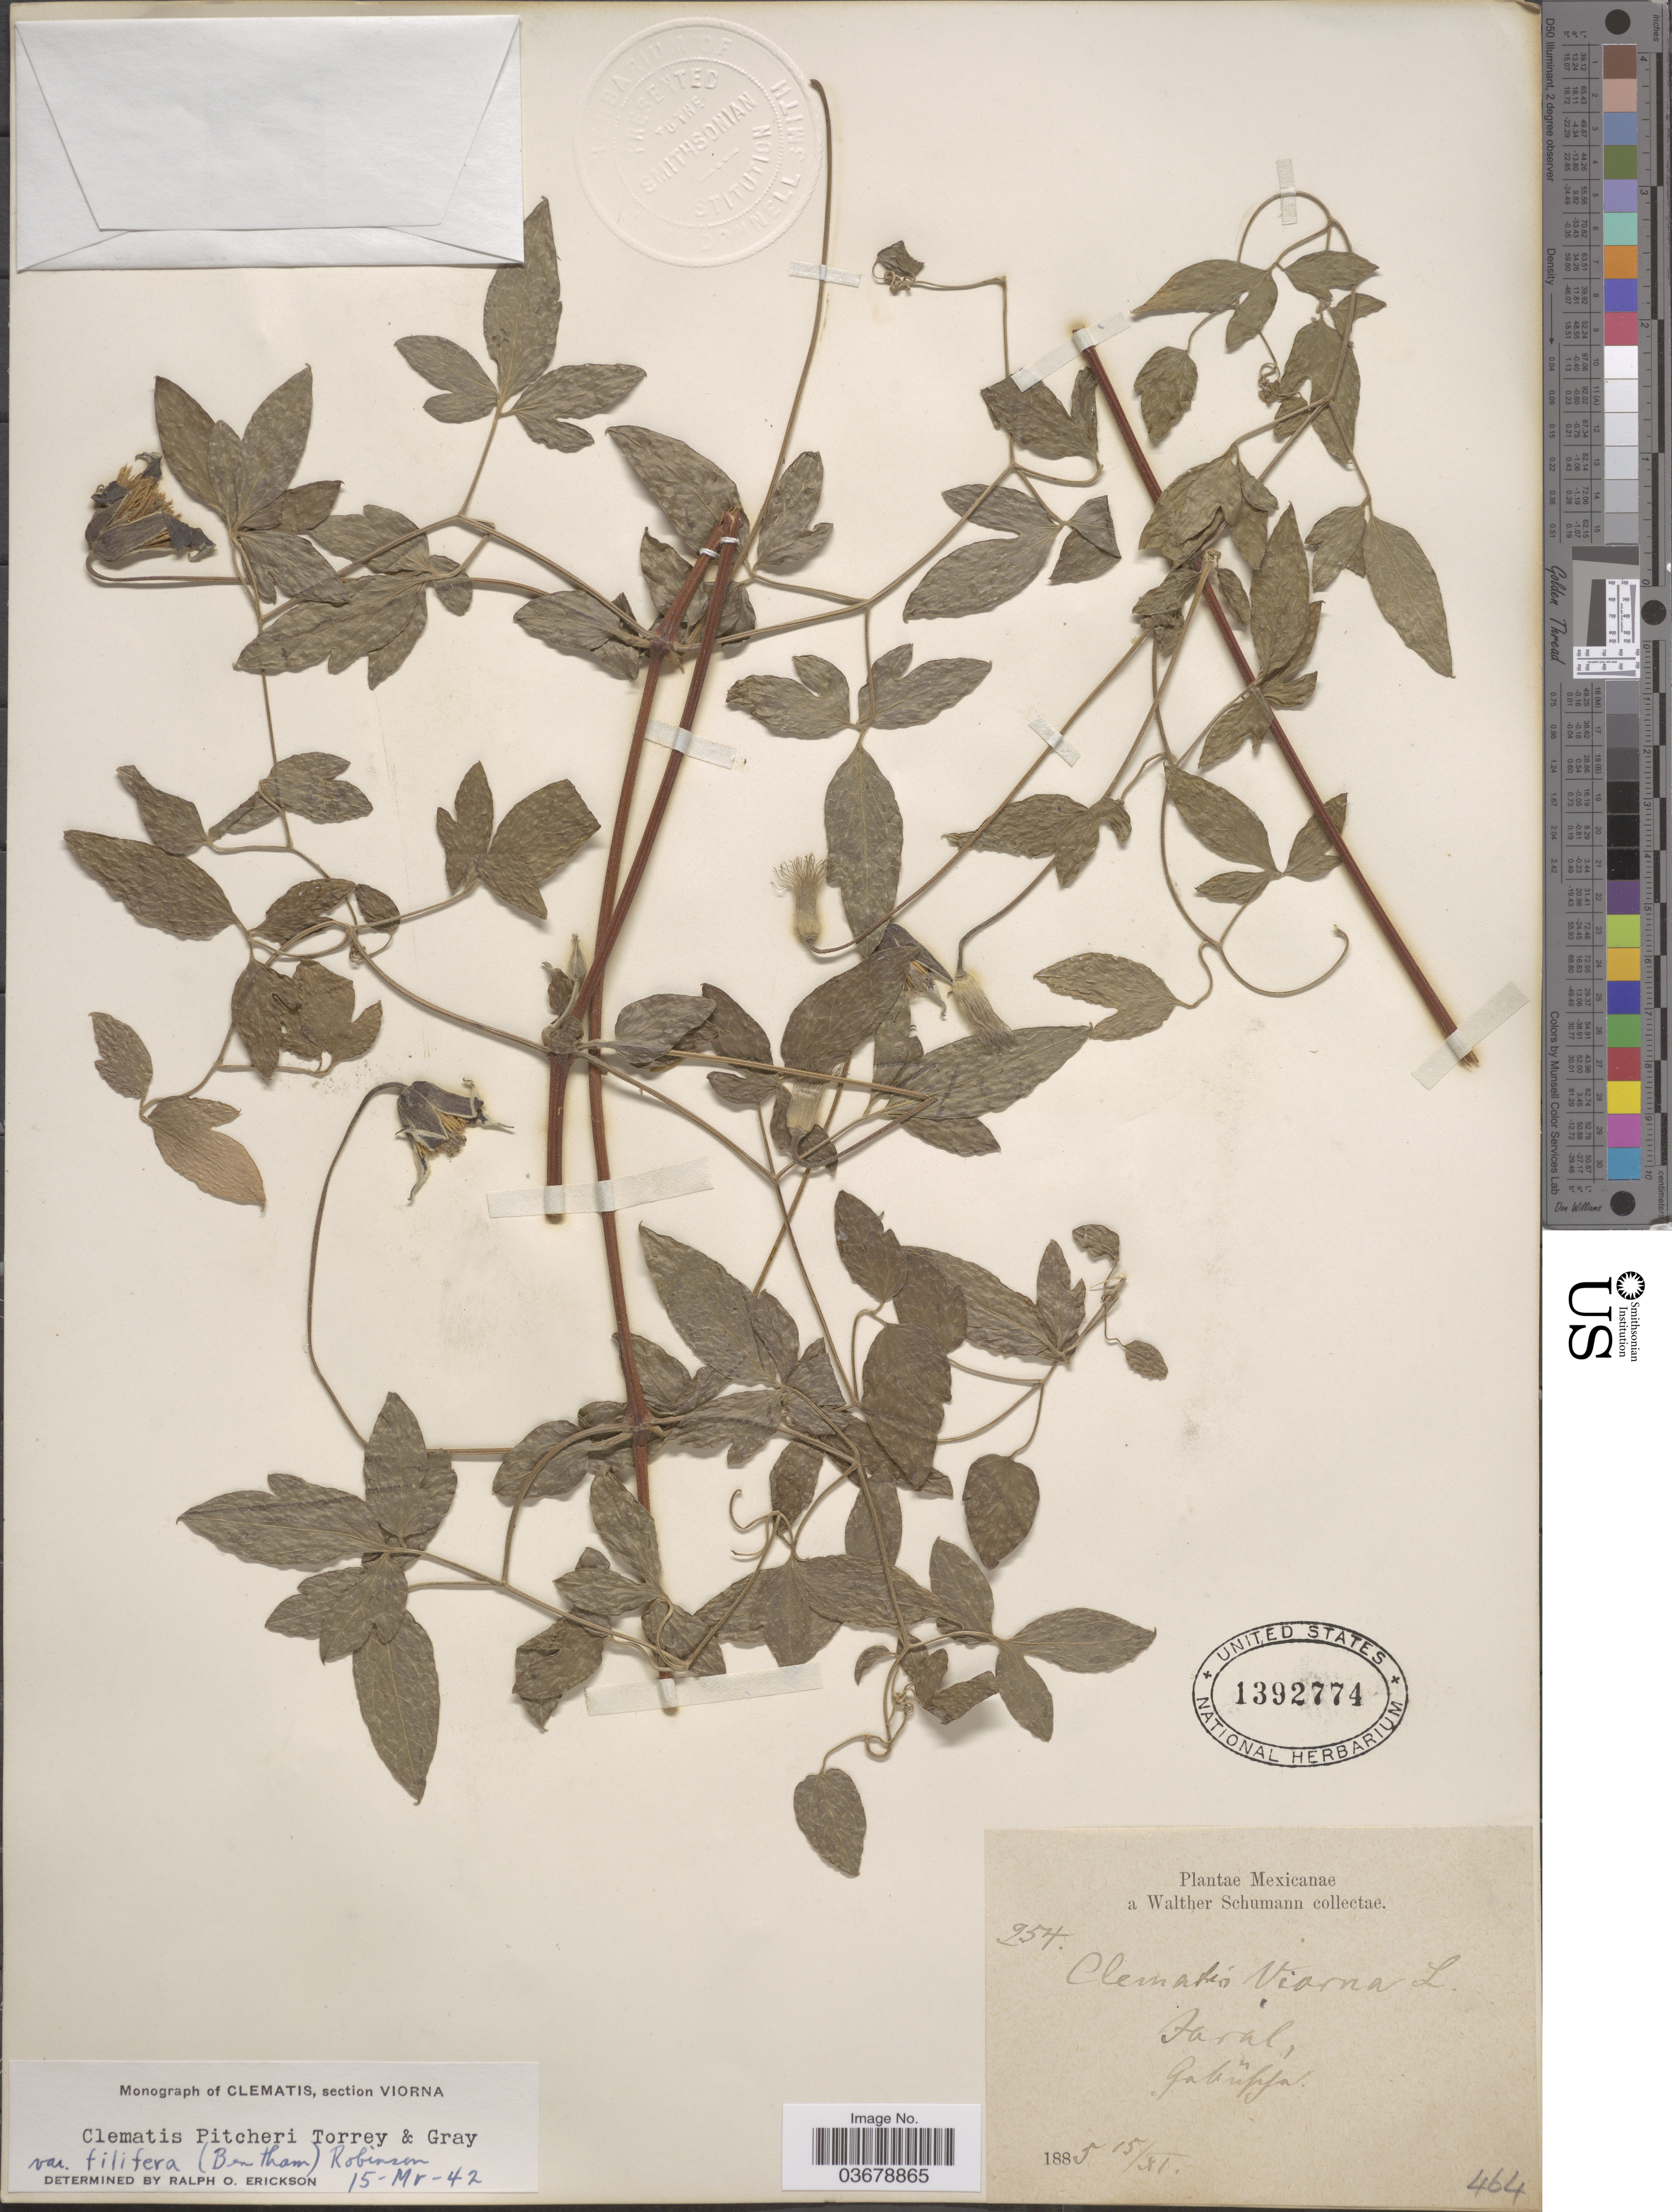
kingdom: Plantae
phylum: Tracheophyta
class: Magnoliopsida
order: Ranunculales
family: Ranunculaceae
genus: Clematis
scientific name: Clematis pitcheri var. filifera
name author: (Benth.) B.L. Rob.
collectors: W. Schumann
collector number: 254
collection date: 1885-11-15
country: Mexico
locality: Faral, Gabüpfa [interpreted].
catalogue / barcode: US 1392774